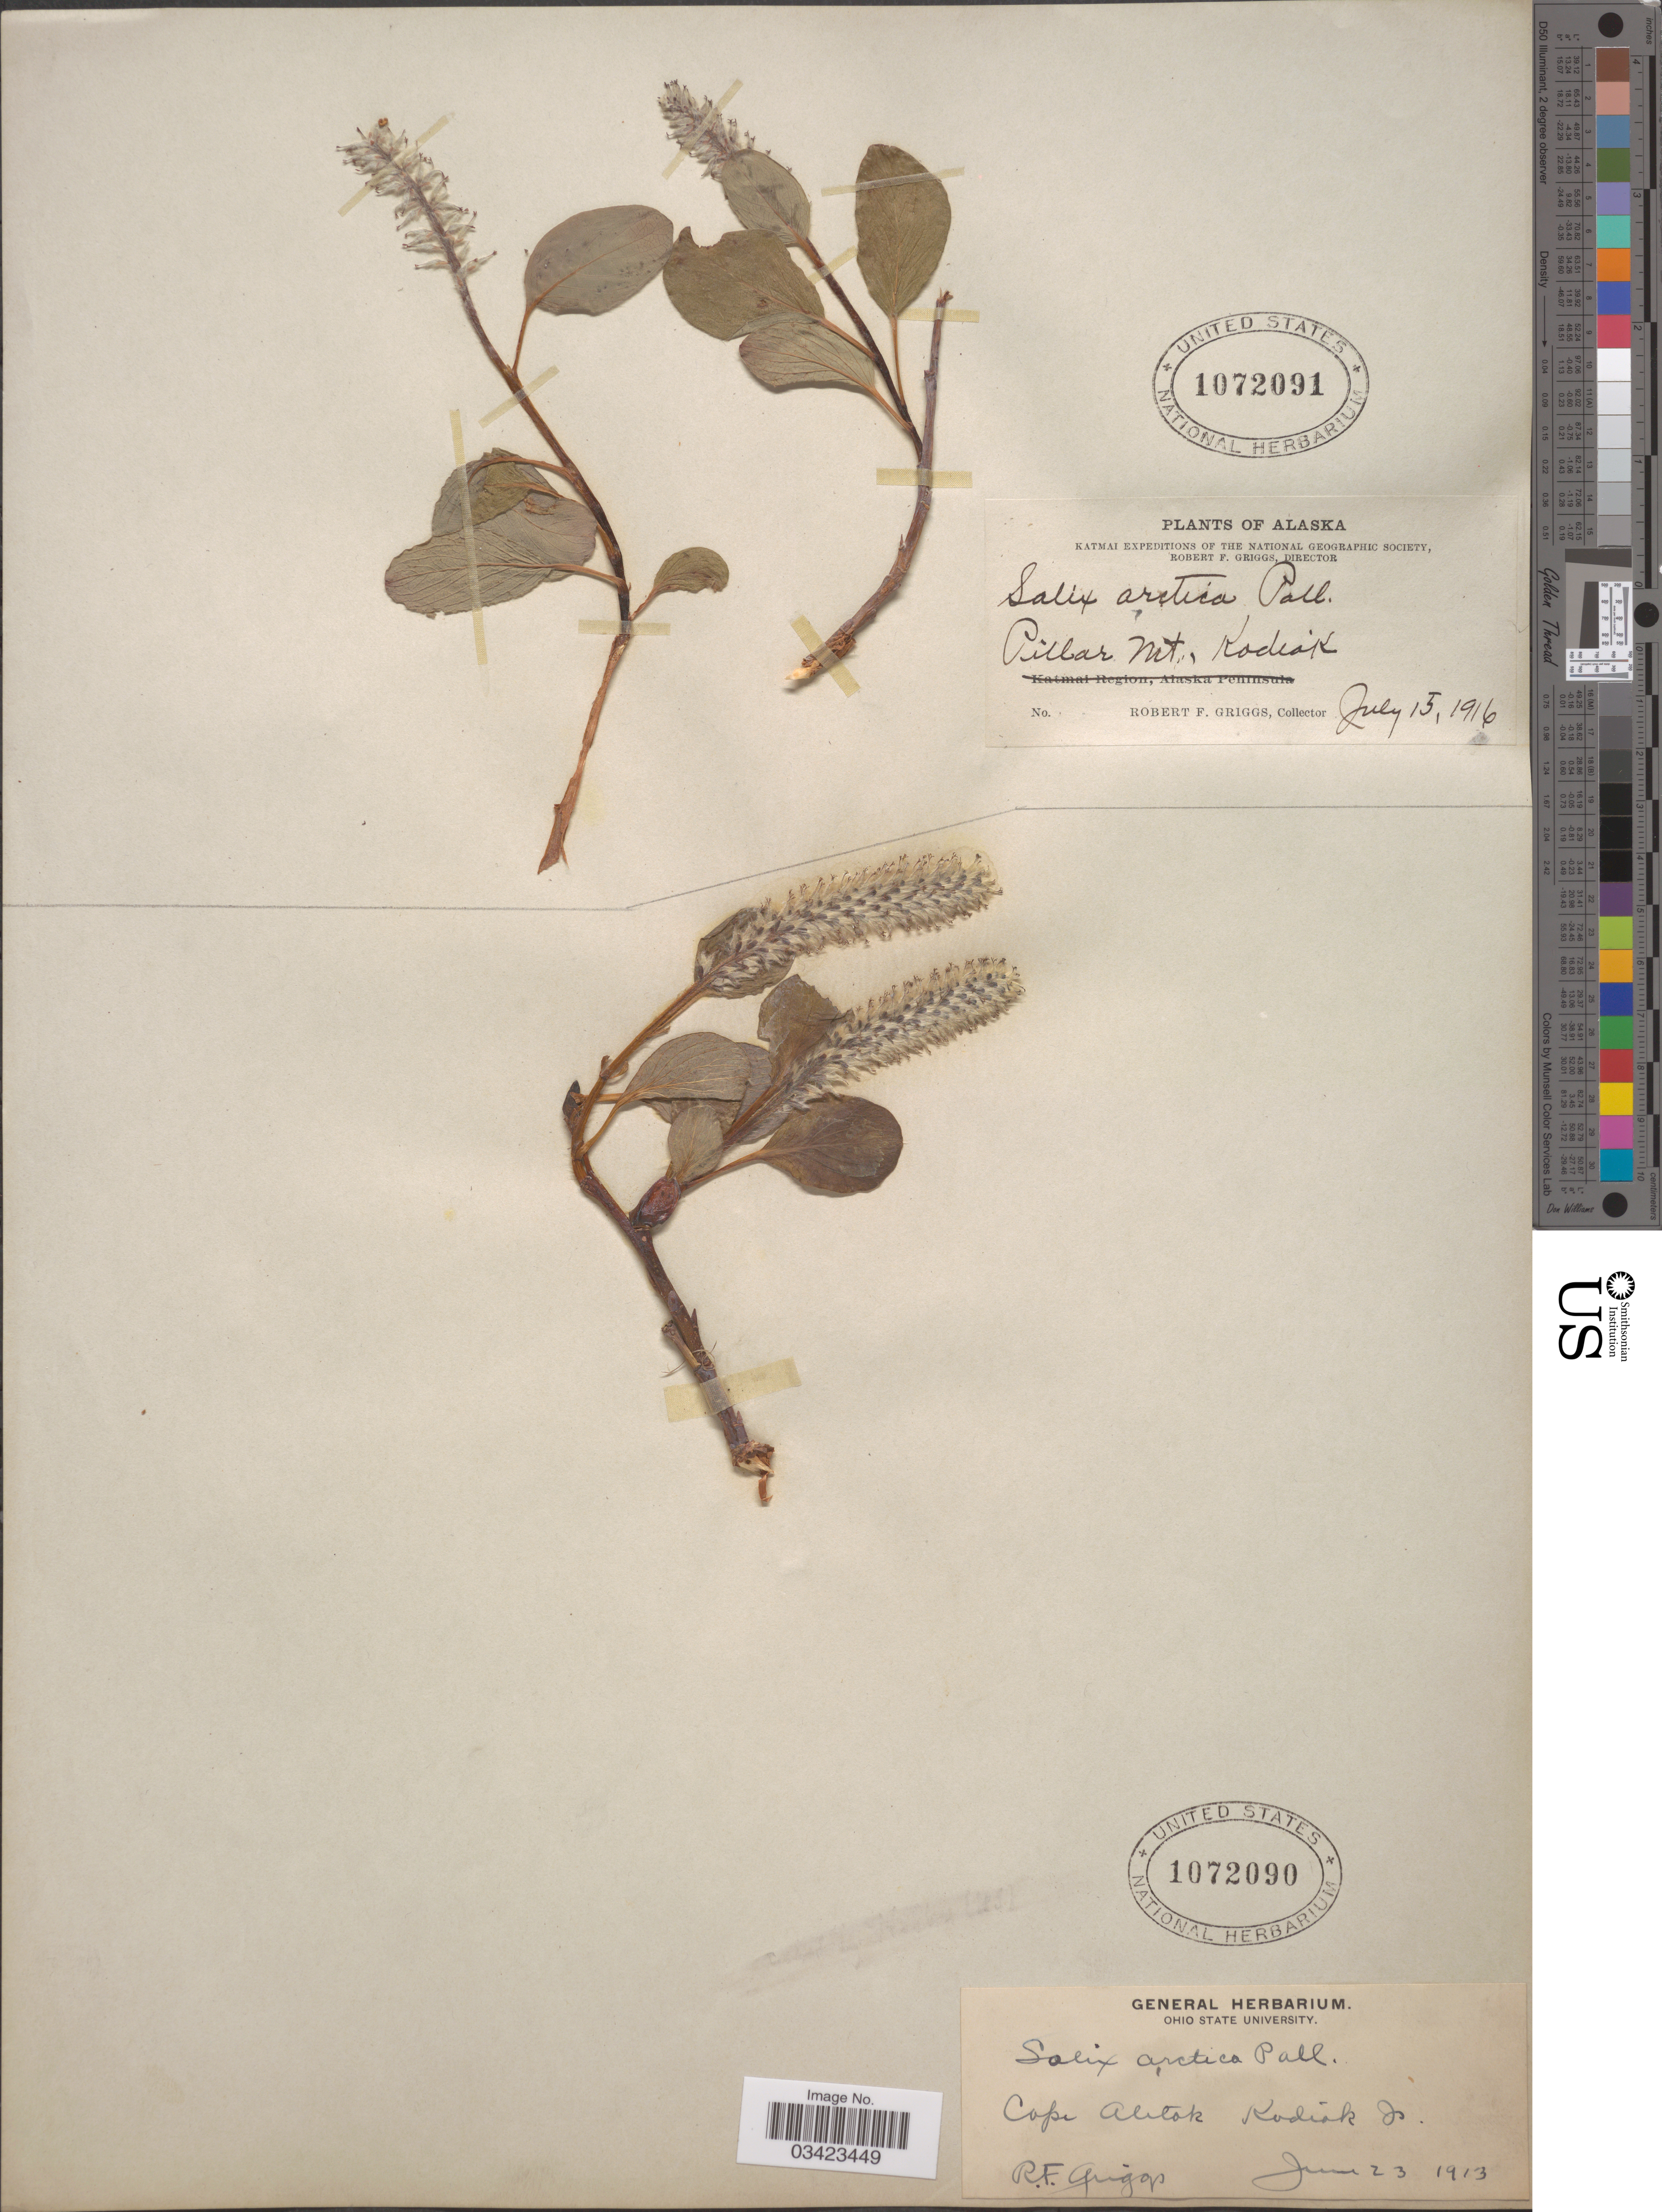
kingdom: Plantae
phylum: Tracheophyta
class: Magnoliopsida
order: Malpighiales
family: Salicaceae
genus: Salix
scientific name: Salix arctica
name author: Pall.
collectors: R. F. Griggs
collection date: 1913-06-23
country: United States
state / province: Alaska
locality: Cape Alitak. Kodiak Is.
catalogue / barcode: US 1072090